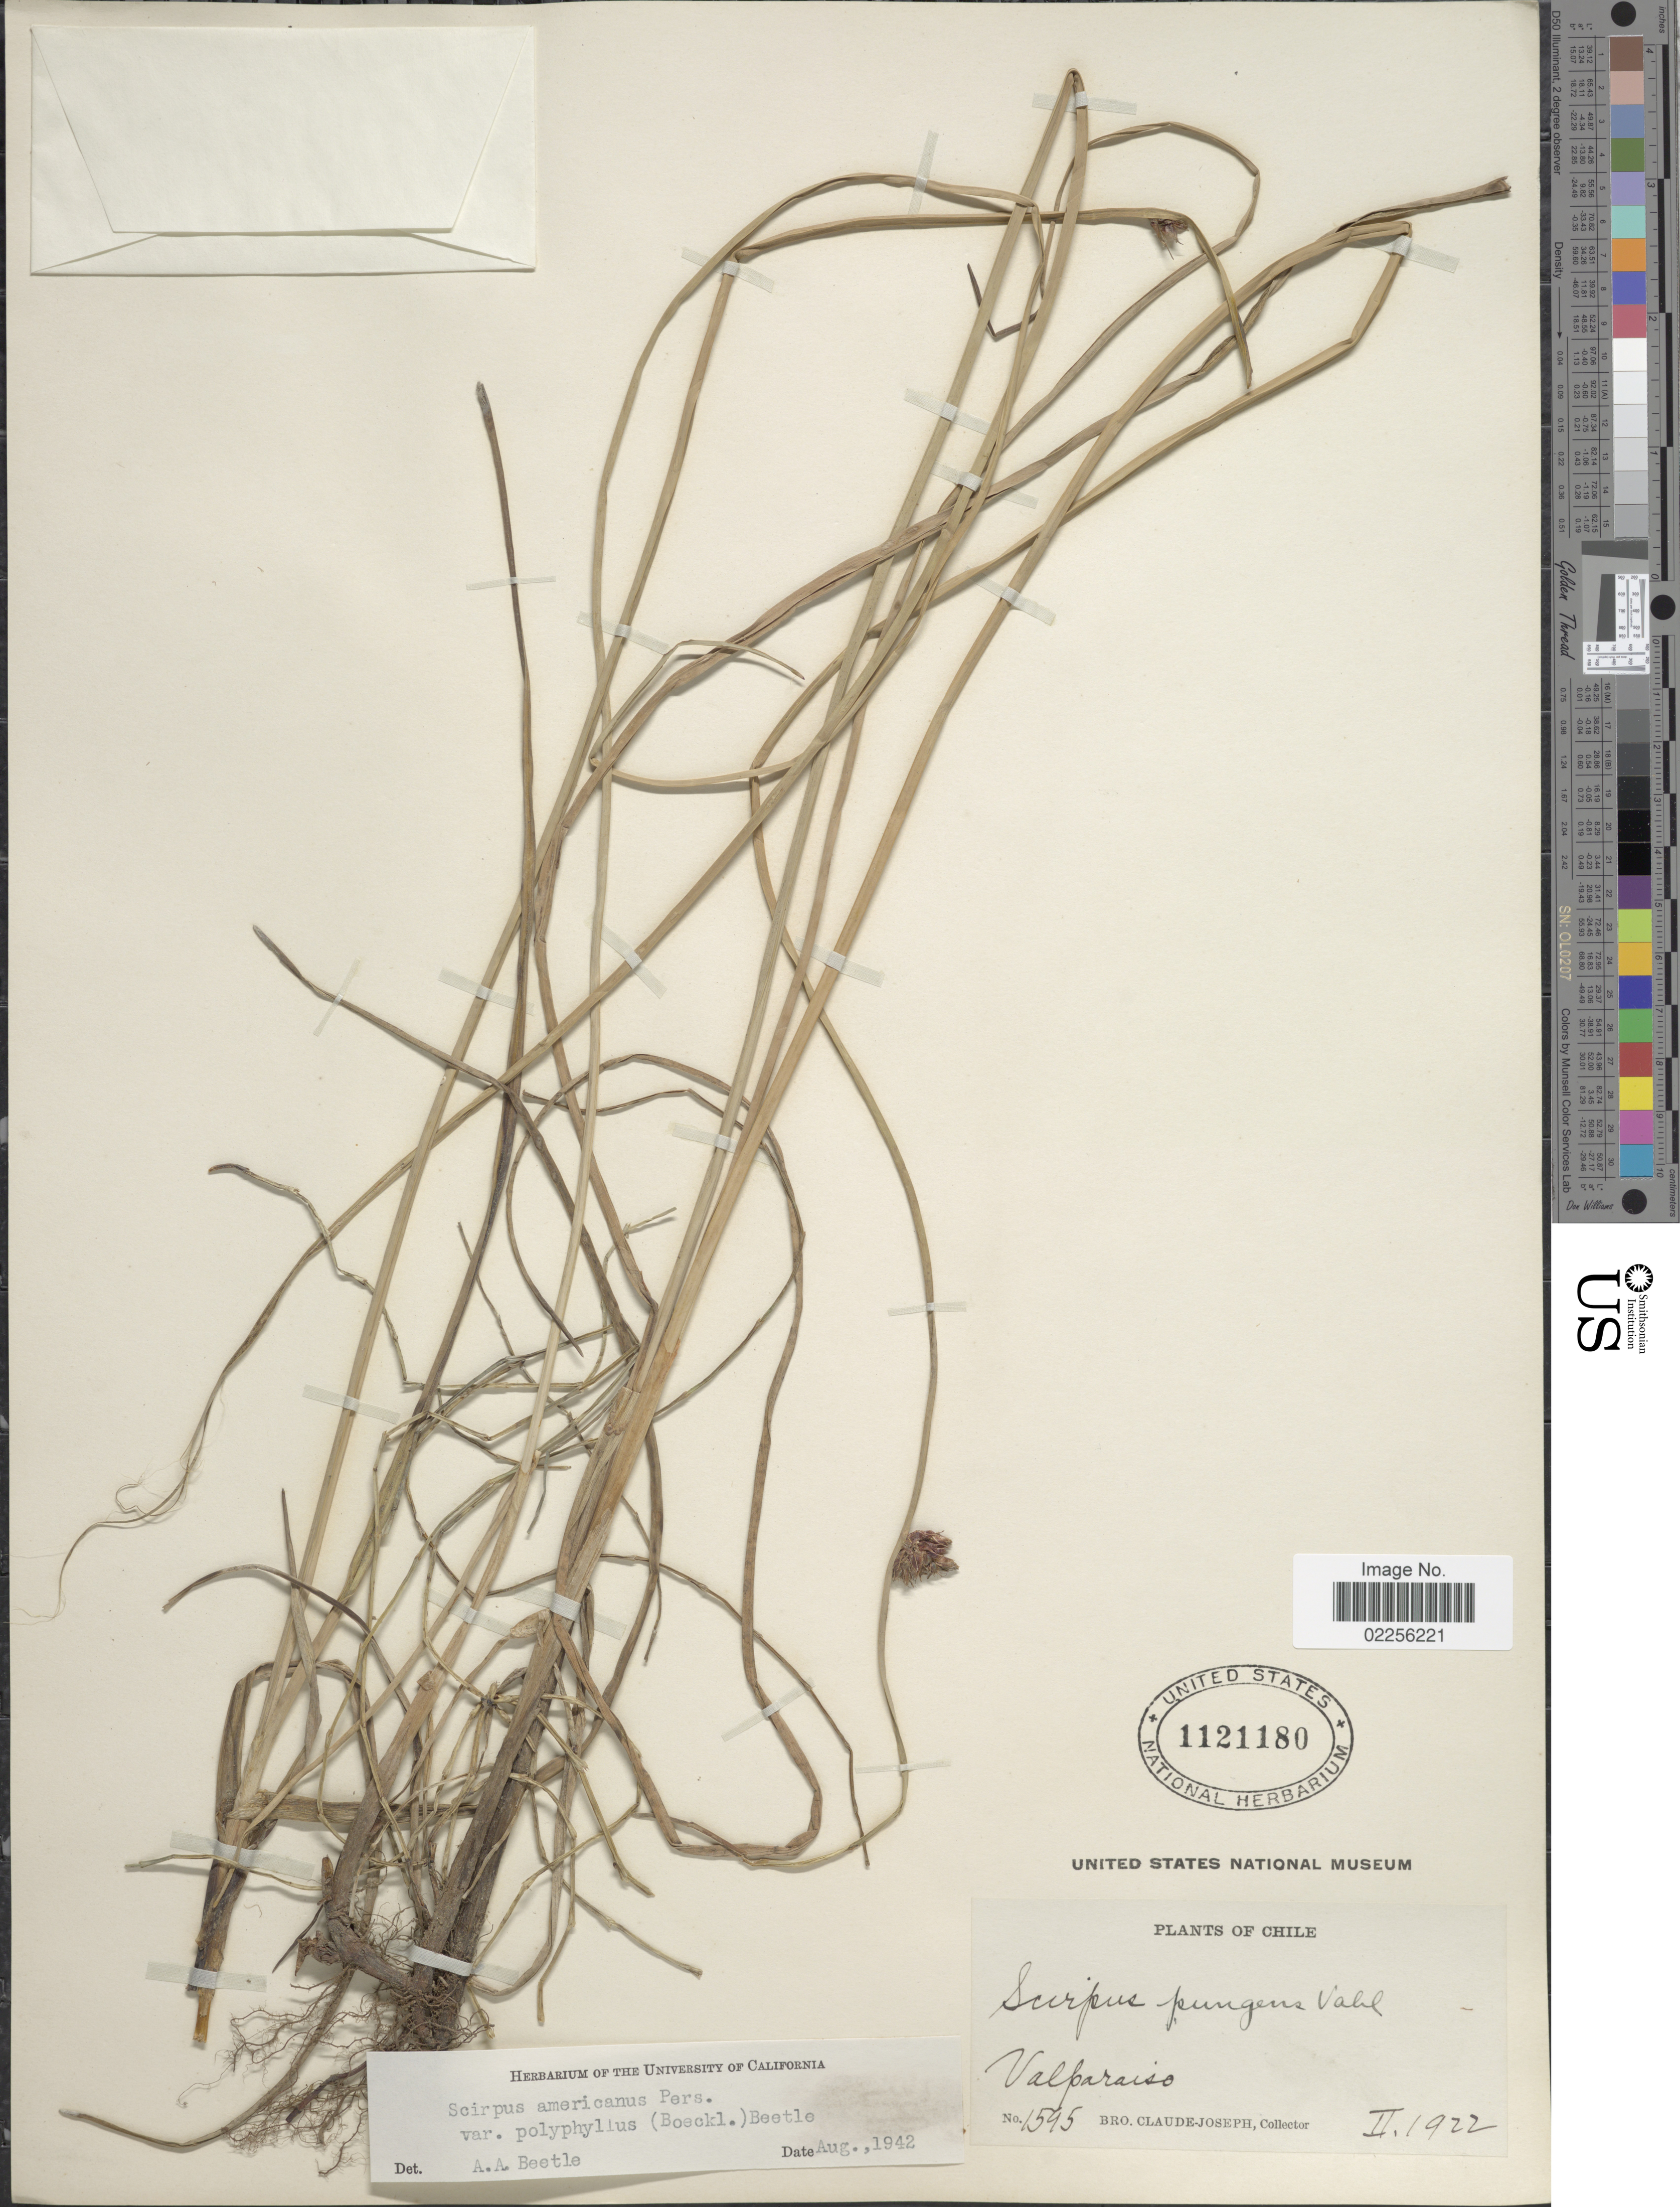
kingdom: Plantae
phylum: Tracheophyta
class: Liliopsida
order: Poales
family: Cyperaceae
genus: Schoenoplectus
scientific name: Schoenoplectus pungens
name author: (Vahl) Palla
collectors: Bro. Claude-Joseph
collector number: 1595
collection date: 1922-02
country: Chile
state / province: Valparaíso (V)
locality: Valparaiso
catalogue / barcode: US 1121180